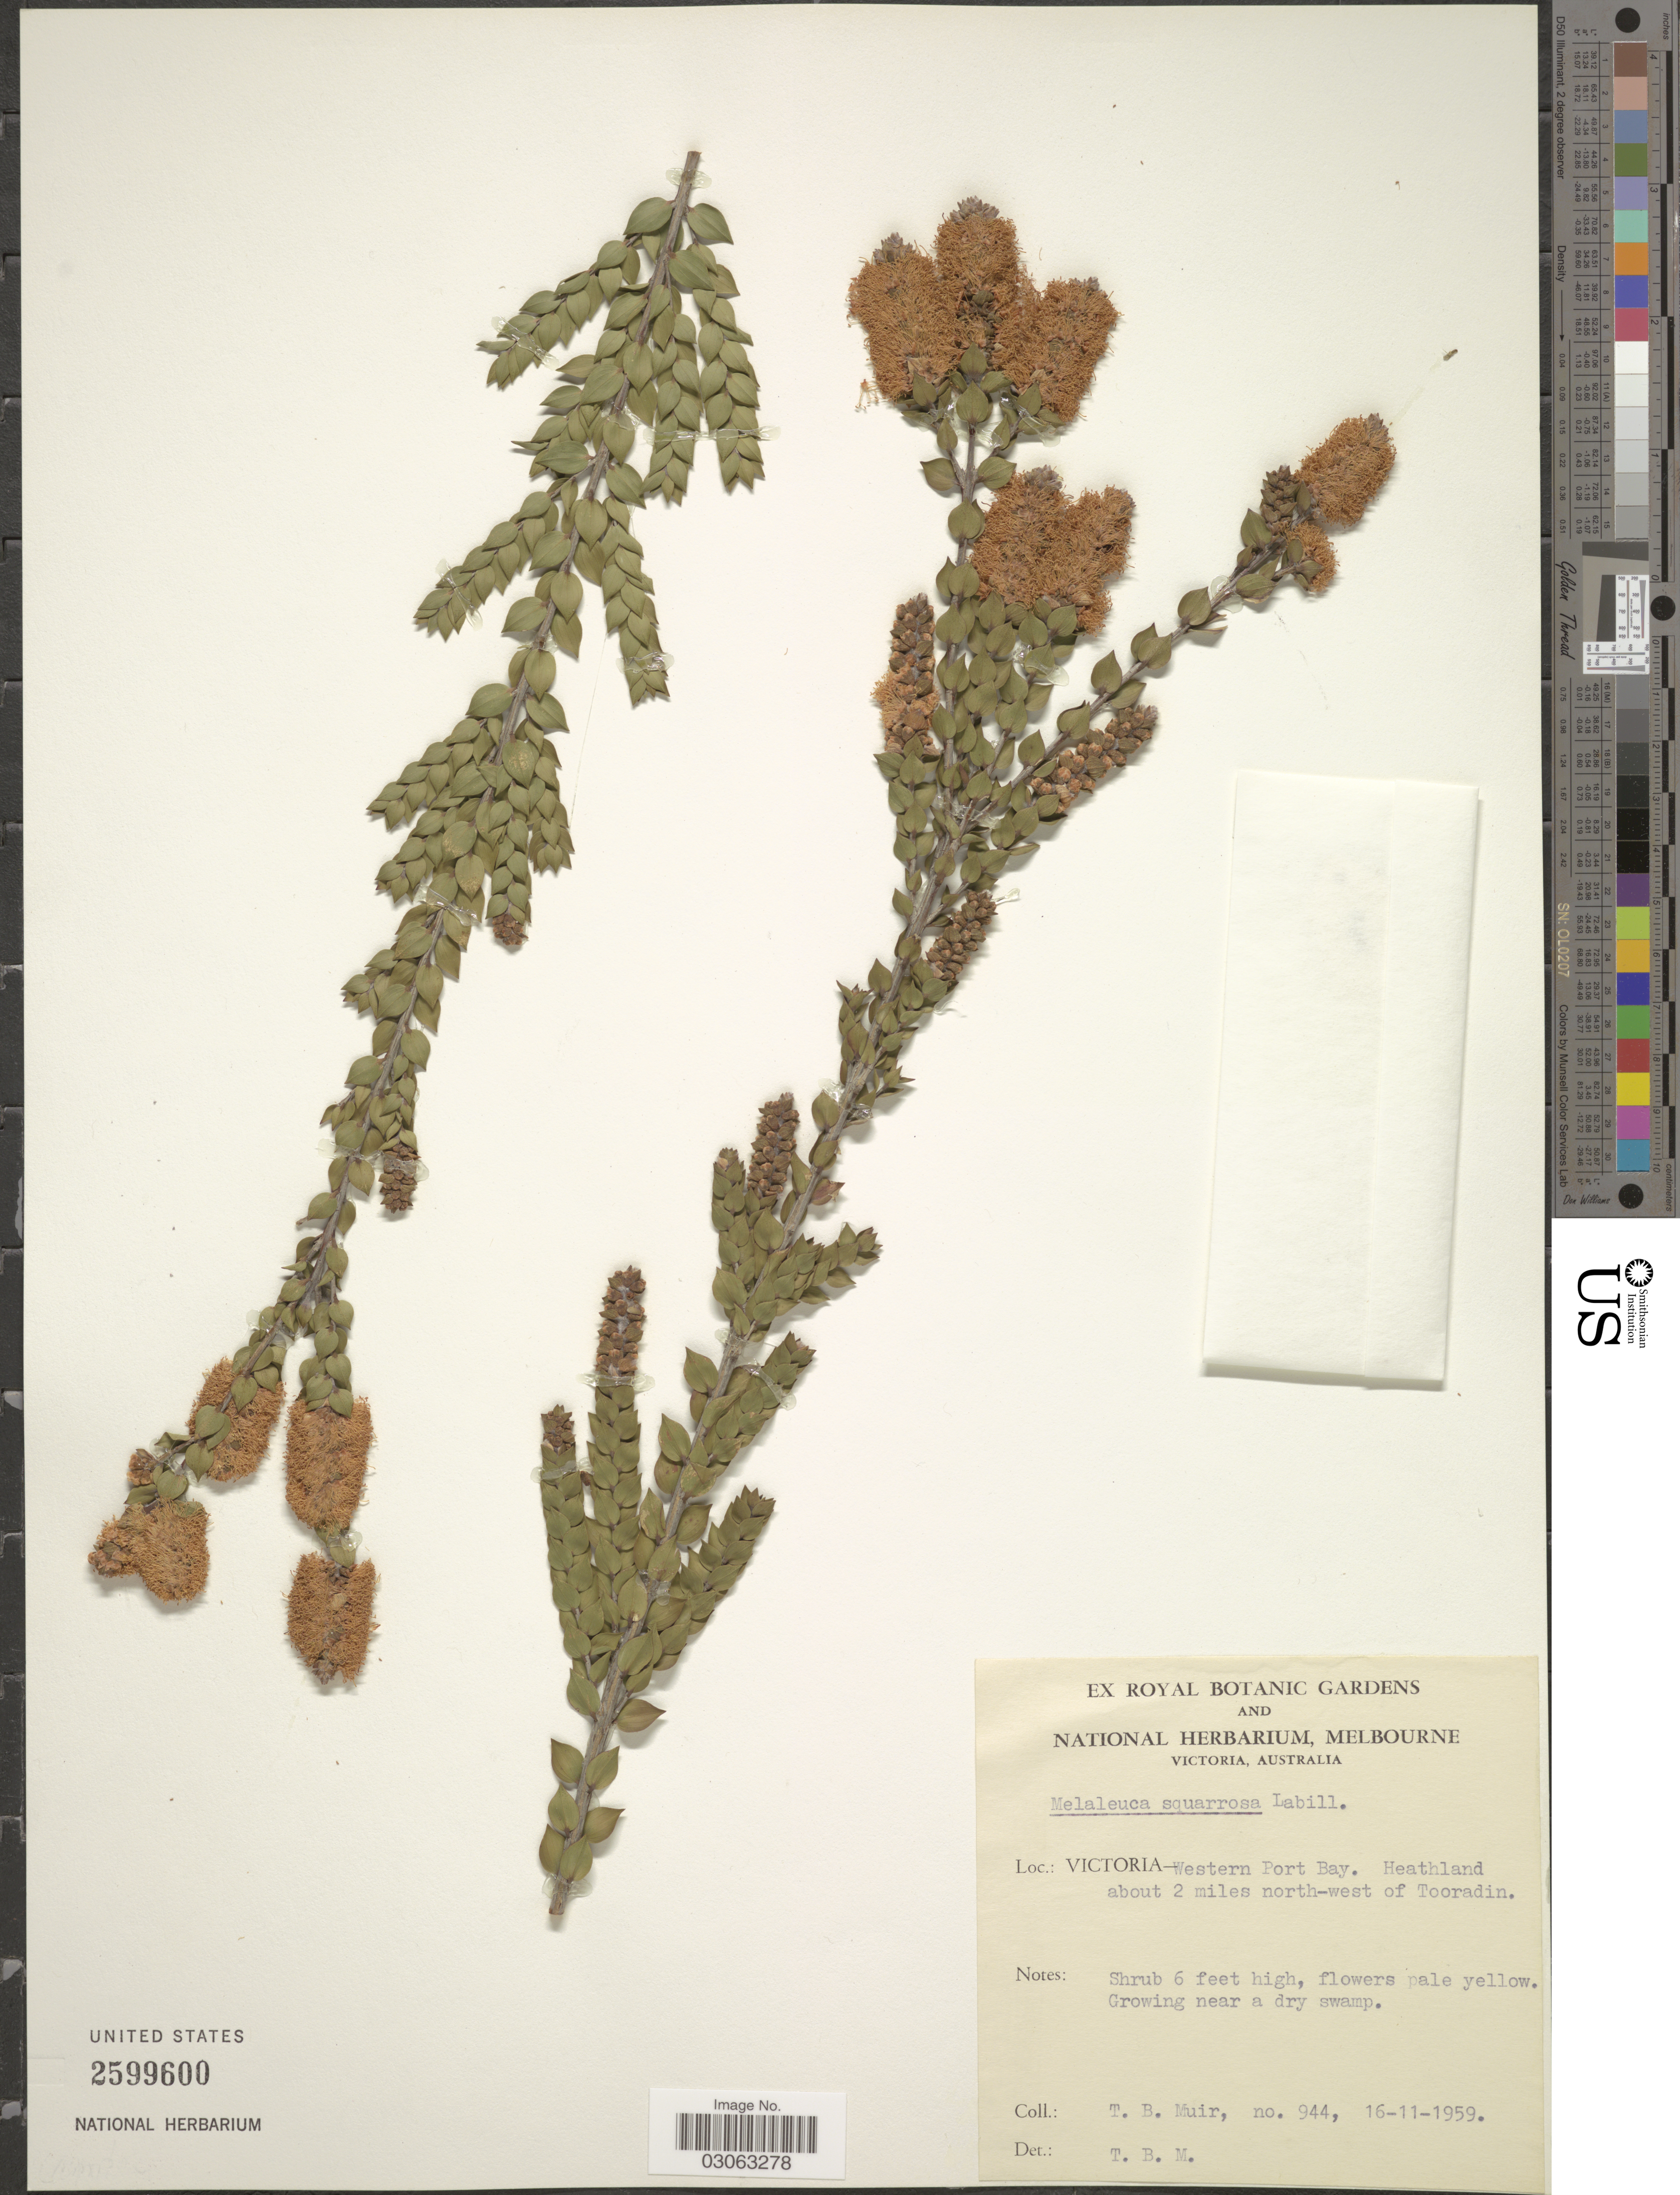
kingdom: Plantae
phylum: Tracheophyta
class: Magnoliopsida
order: Myrtales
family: Myrtaceae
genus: Melaleuca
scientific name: Melaleuca squarrosa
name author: Sm.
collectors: T. Muir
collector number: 944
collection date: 1959-11-16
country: Australia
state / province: Victoria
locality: Victoria - Western Port Bay. Heathland about 2 miles north-west of Tooradin.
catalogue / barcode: US 2599600